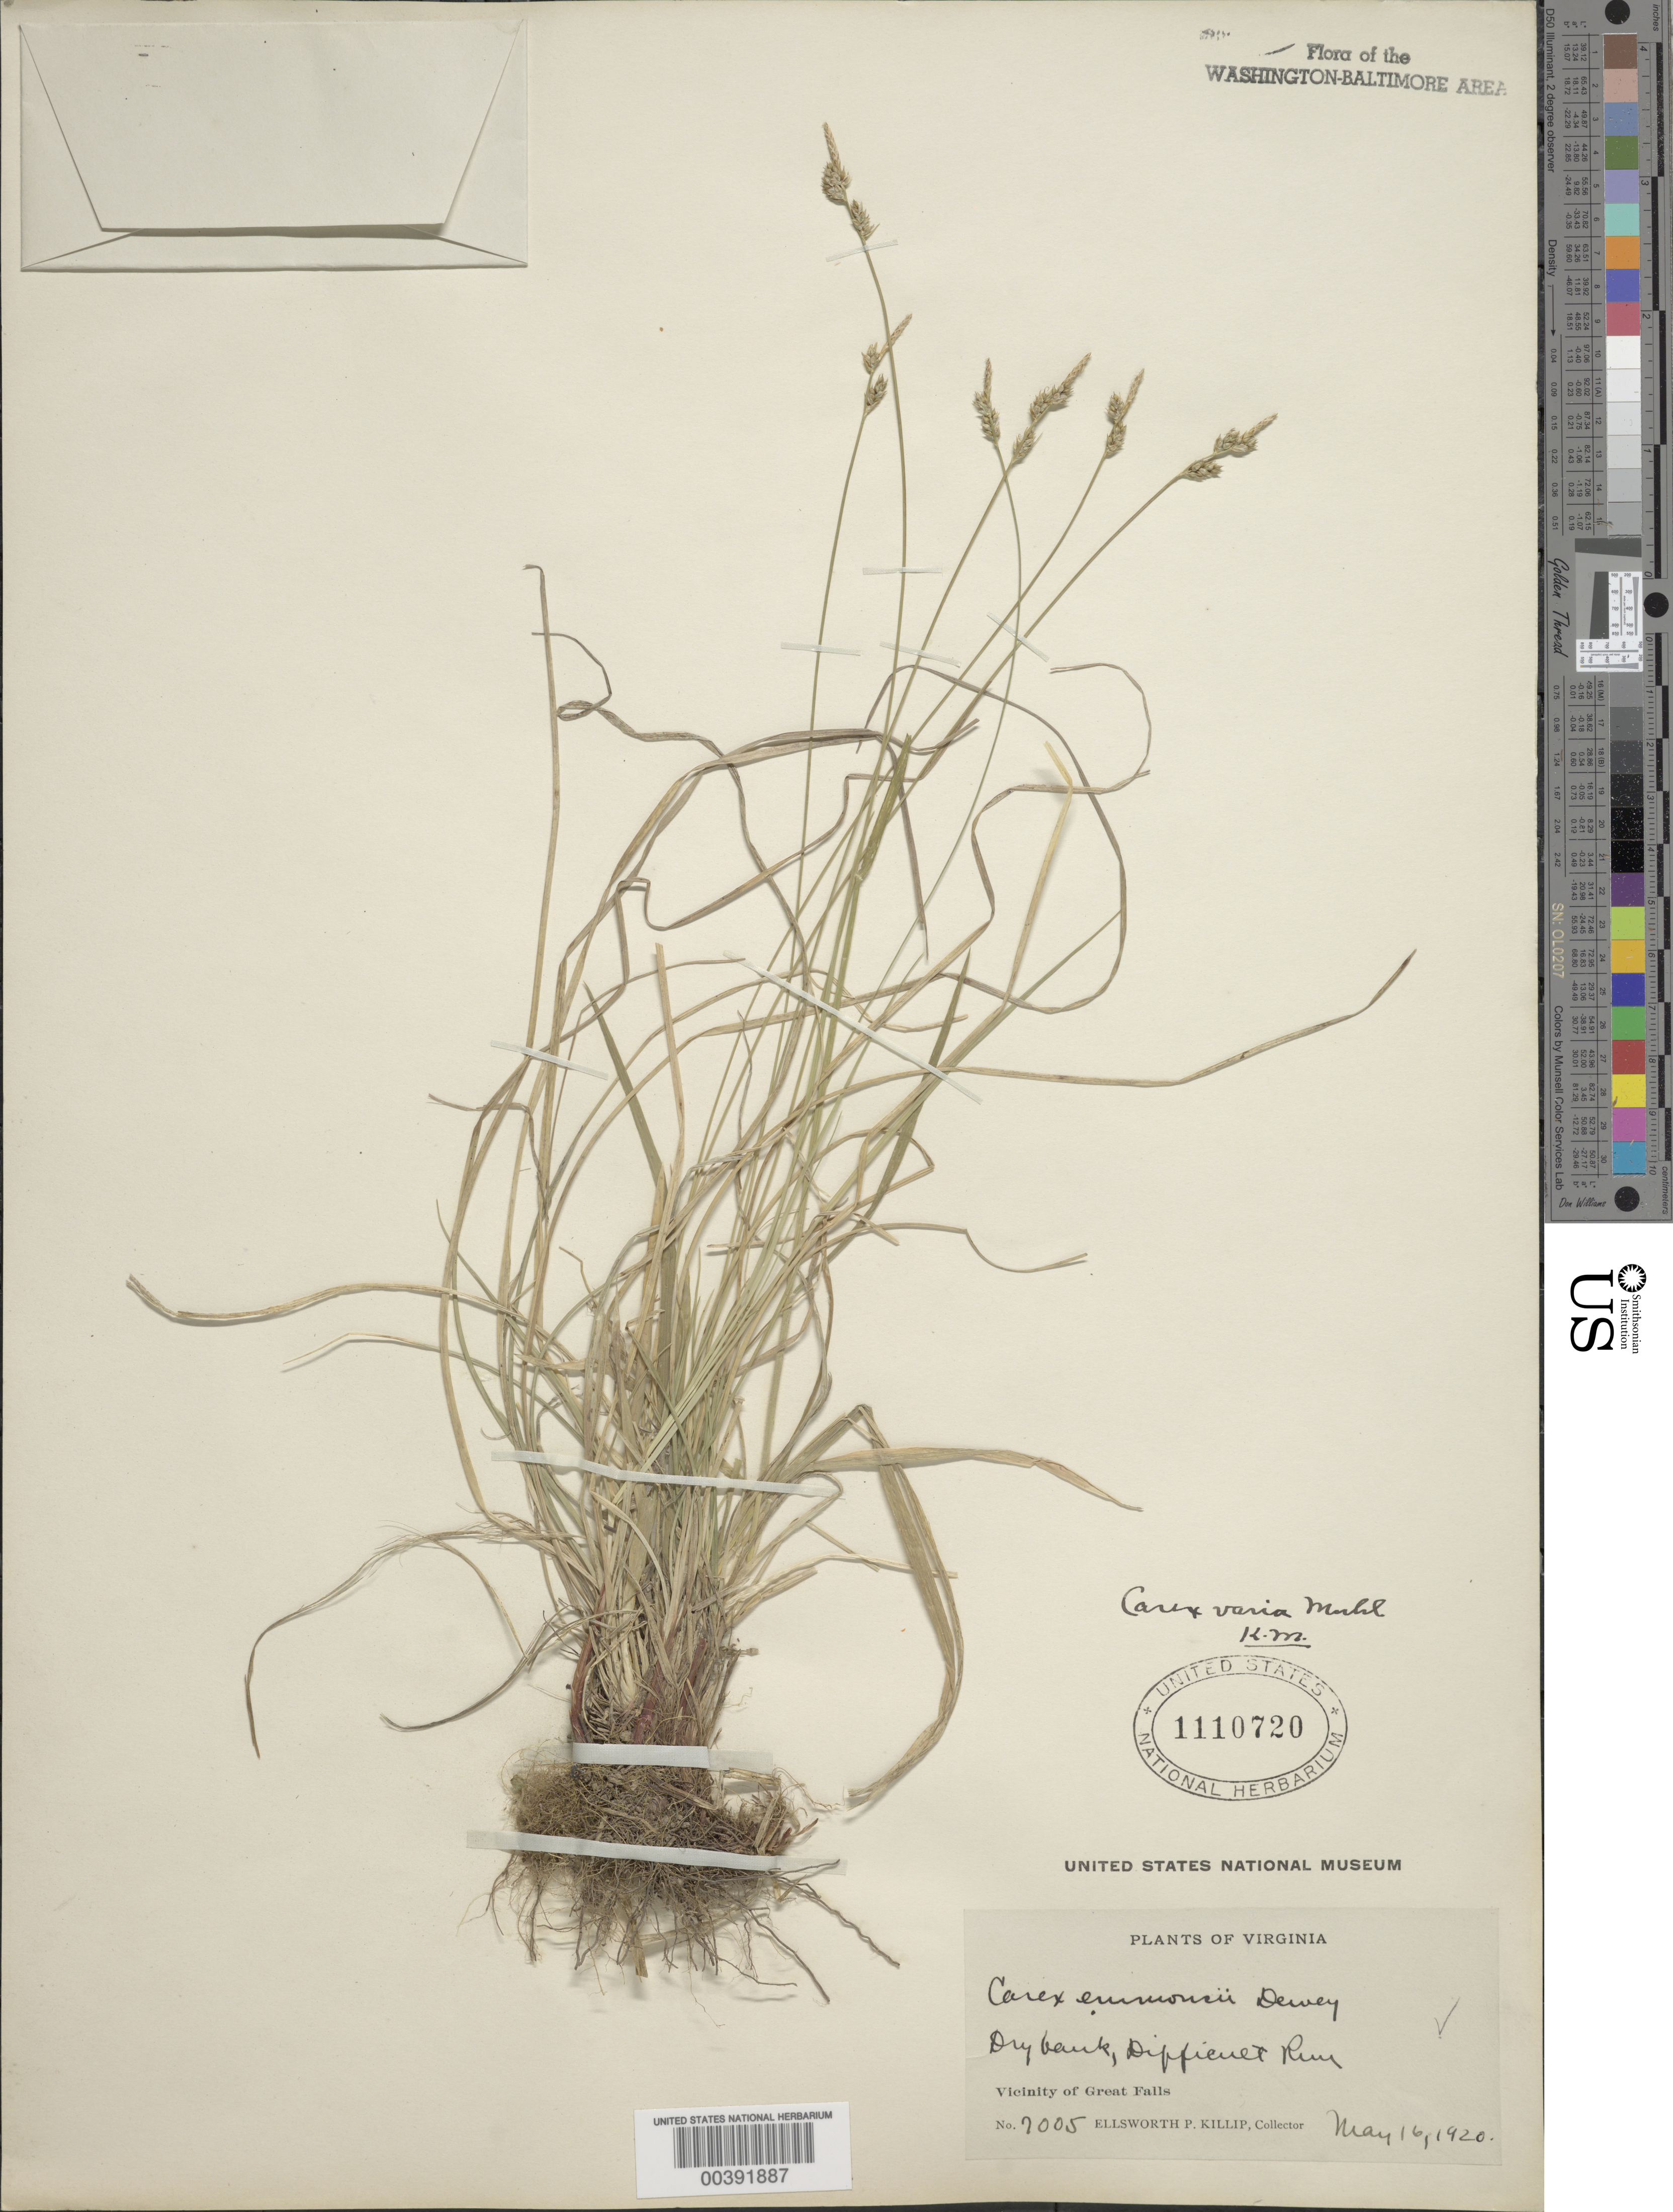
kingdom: Plantae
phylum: Tracheophyta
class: Liliopsida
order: Poales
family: Cyperaceae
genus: Carex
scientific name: Carex albicans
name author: Willd. ex Spreng.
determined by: Shetler, Stanwyn G., (US), NMNH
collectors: E. P. Killip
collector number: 7005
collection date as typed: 16 May 1920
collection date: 1920-05-16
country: United States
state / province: Virginia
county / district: Fairfax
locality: Difficult Run C. & O. Canal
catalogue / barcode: US 1110720